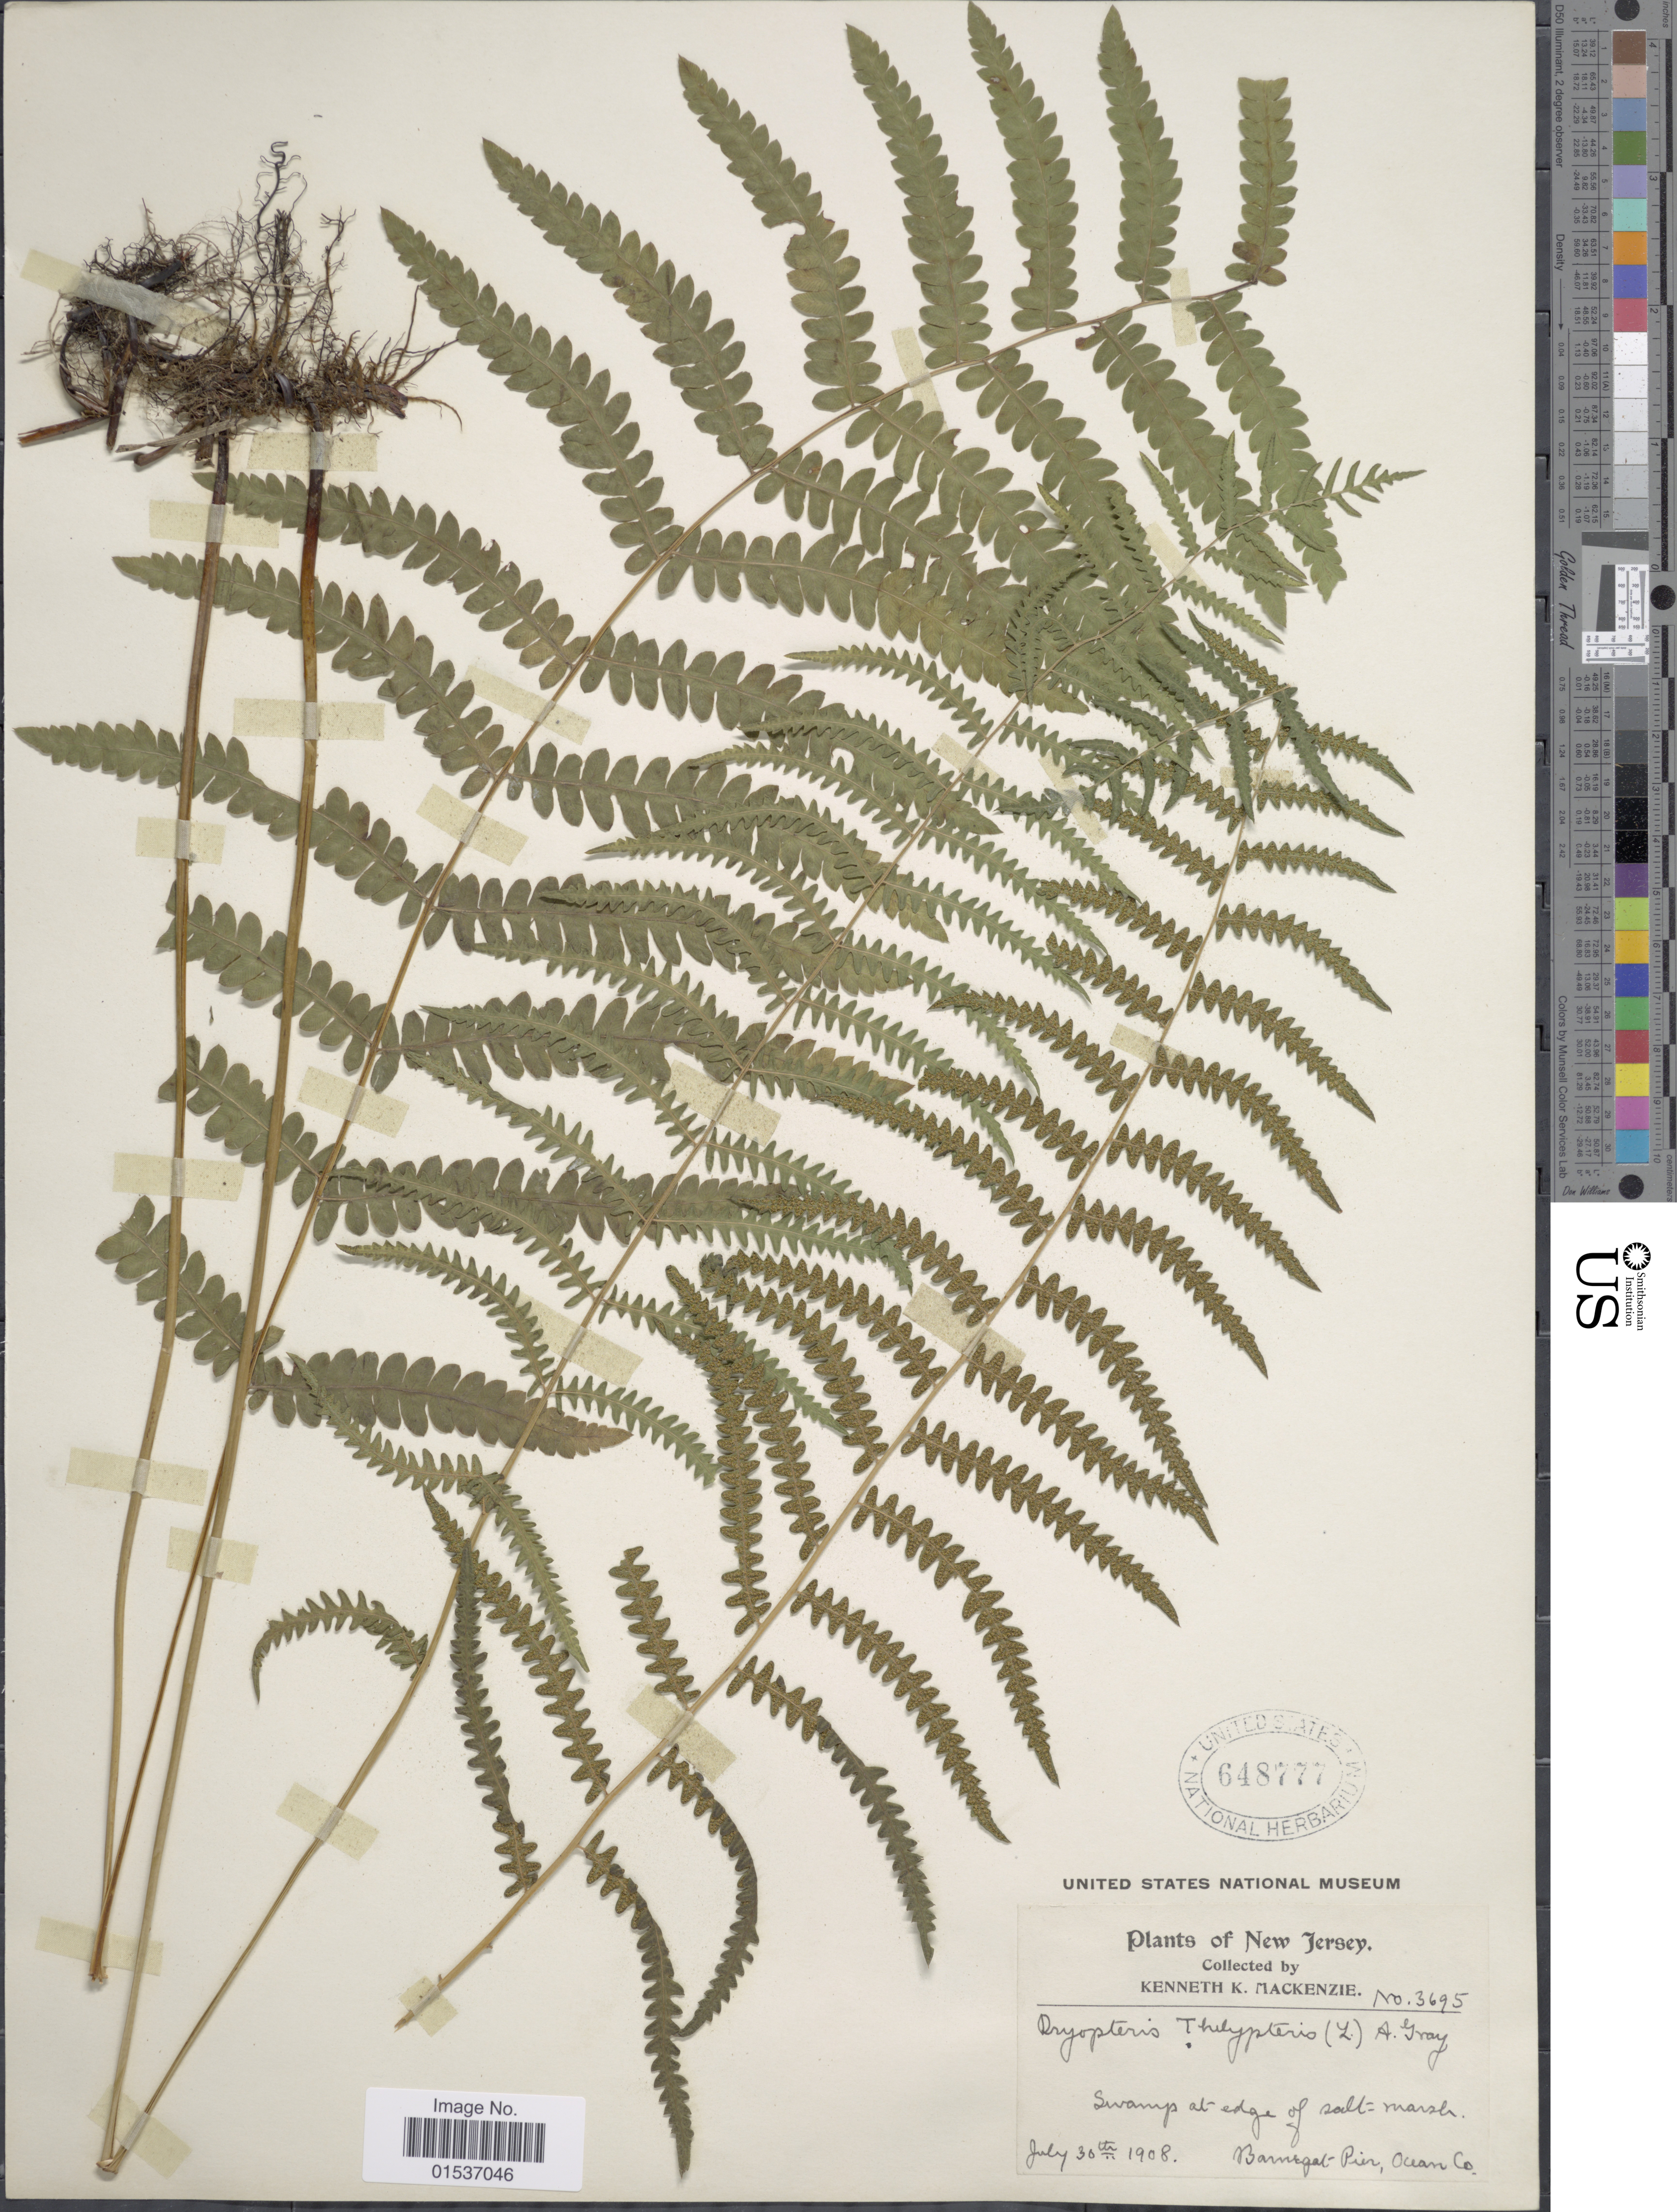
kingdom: Plantae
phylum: Tracheophyta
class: Polypodiopsida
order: Polypodiales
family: Thelypteridaceae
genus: Thelypteris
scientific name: Thelypteris palustris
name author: (Salisb.) Schott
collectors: K. K. Mackenzie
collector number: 3695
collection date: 1908-07-30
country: United States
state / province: New Jersey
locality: New Jersey, Barnegat Pier, Ocean Co.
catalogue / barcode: US 648777